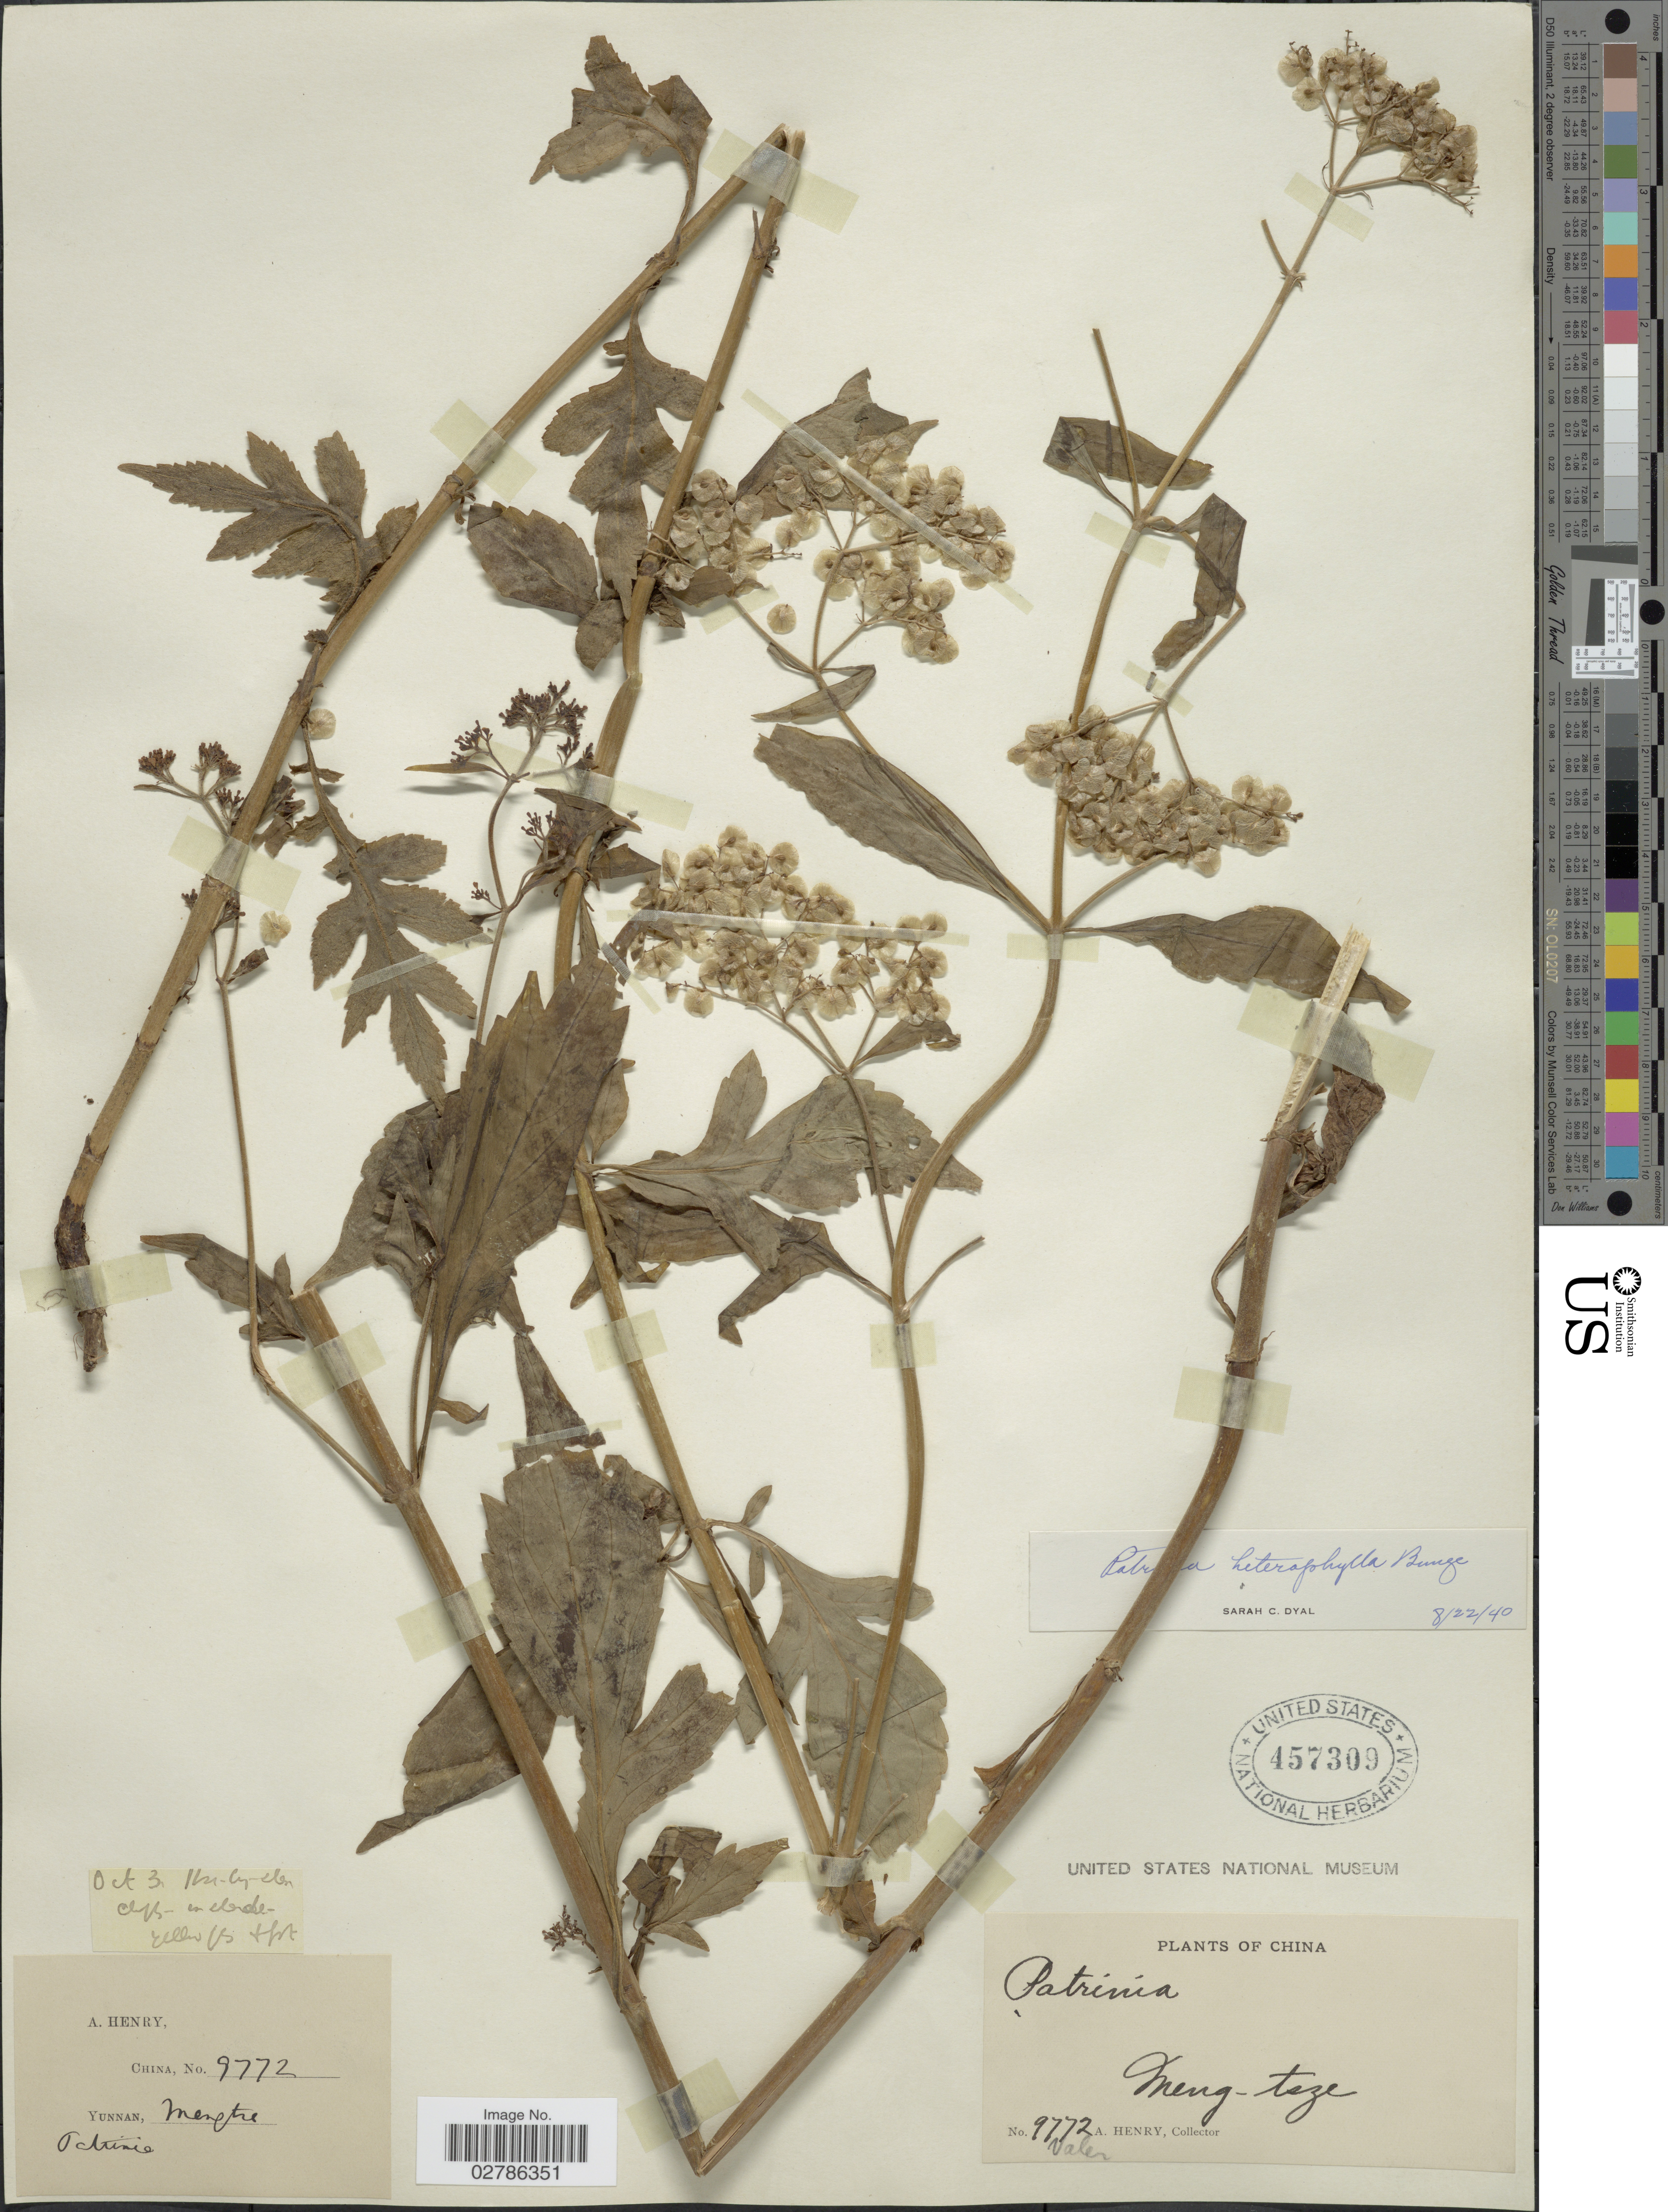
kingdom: Plantae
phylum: Tracheophyta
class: Magnoliopsida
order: Dipsacales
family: Caprifoliaceae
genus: Patrinia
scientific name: Patrinia heterophylla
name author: Bunge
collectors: A. Henry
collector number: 9772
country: China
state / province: Yunnan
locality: Meng-tsze.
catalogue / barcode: US 457309